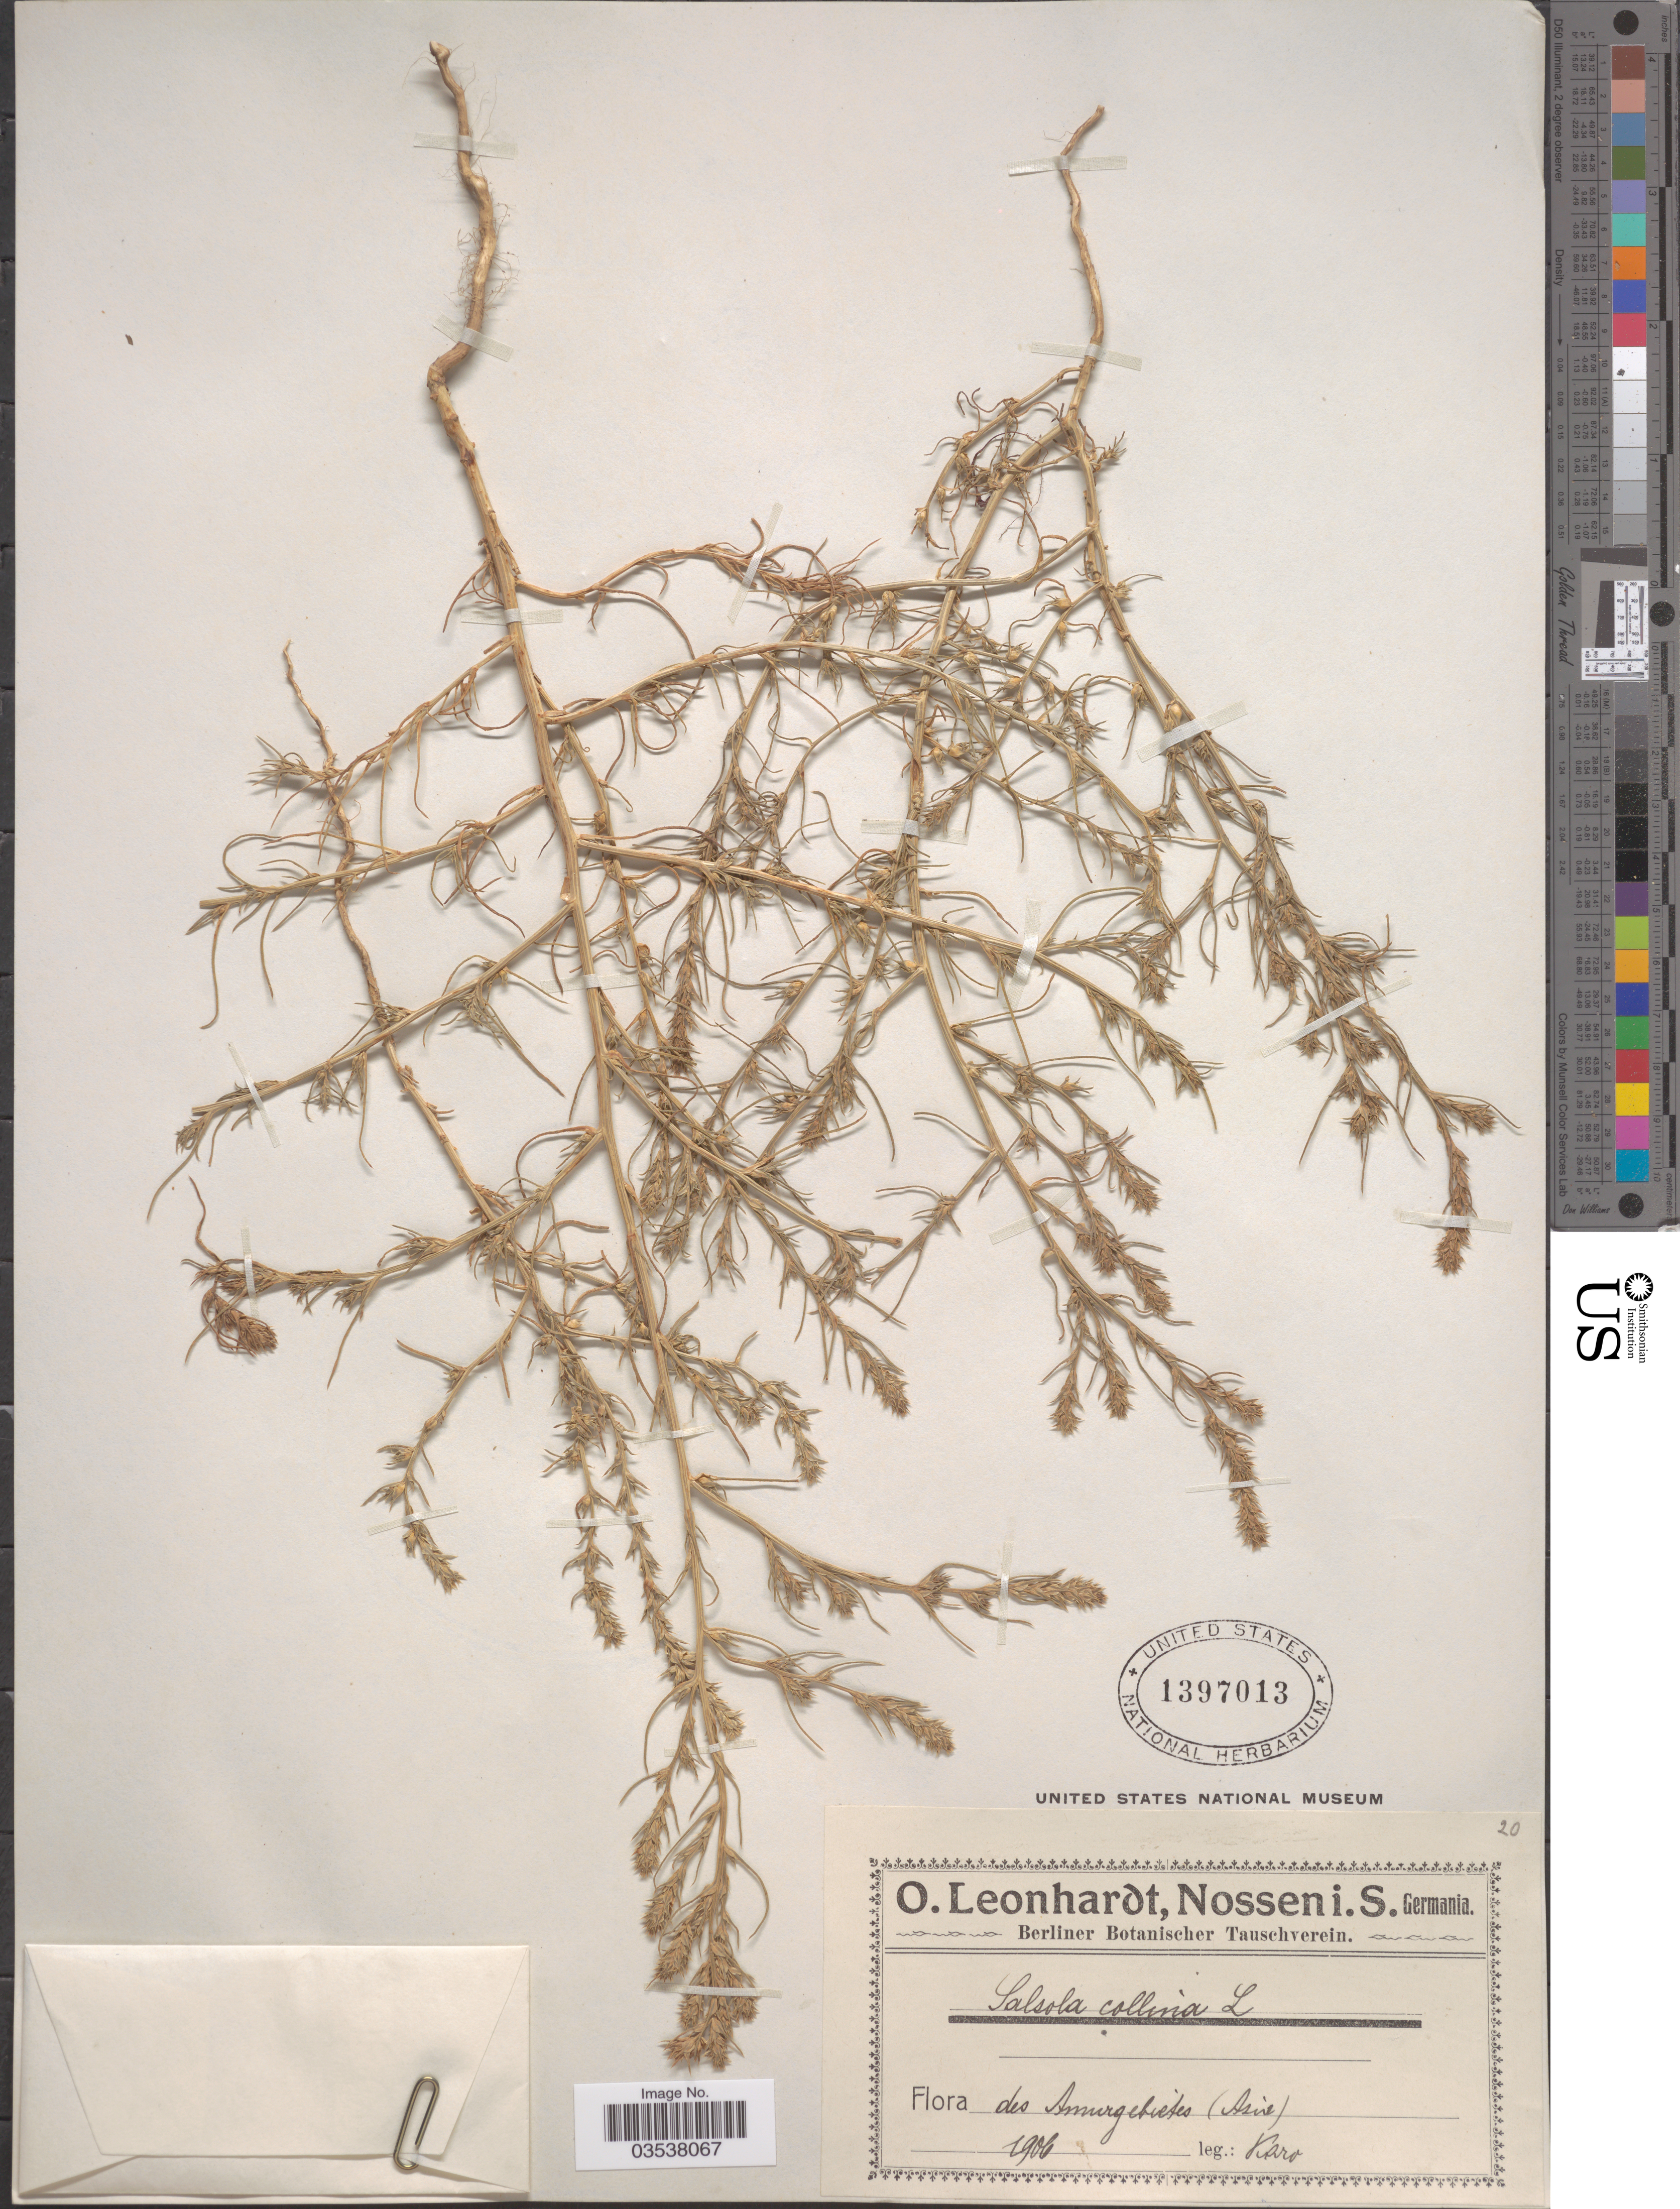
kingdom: Plantae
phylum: Tracheophyta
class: Magnoliopsida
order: Caryophyllales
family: Amaranthaceae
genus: Salsola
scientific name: Salsola collina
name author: Pall.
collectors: Karo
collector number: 20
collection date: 1906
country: Russian Federation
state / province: Amur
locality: Amurgebietes (Asia).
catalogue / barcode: US 1397013